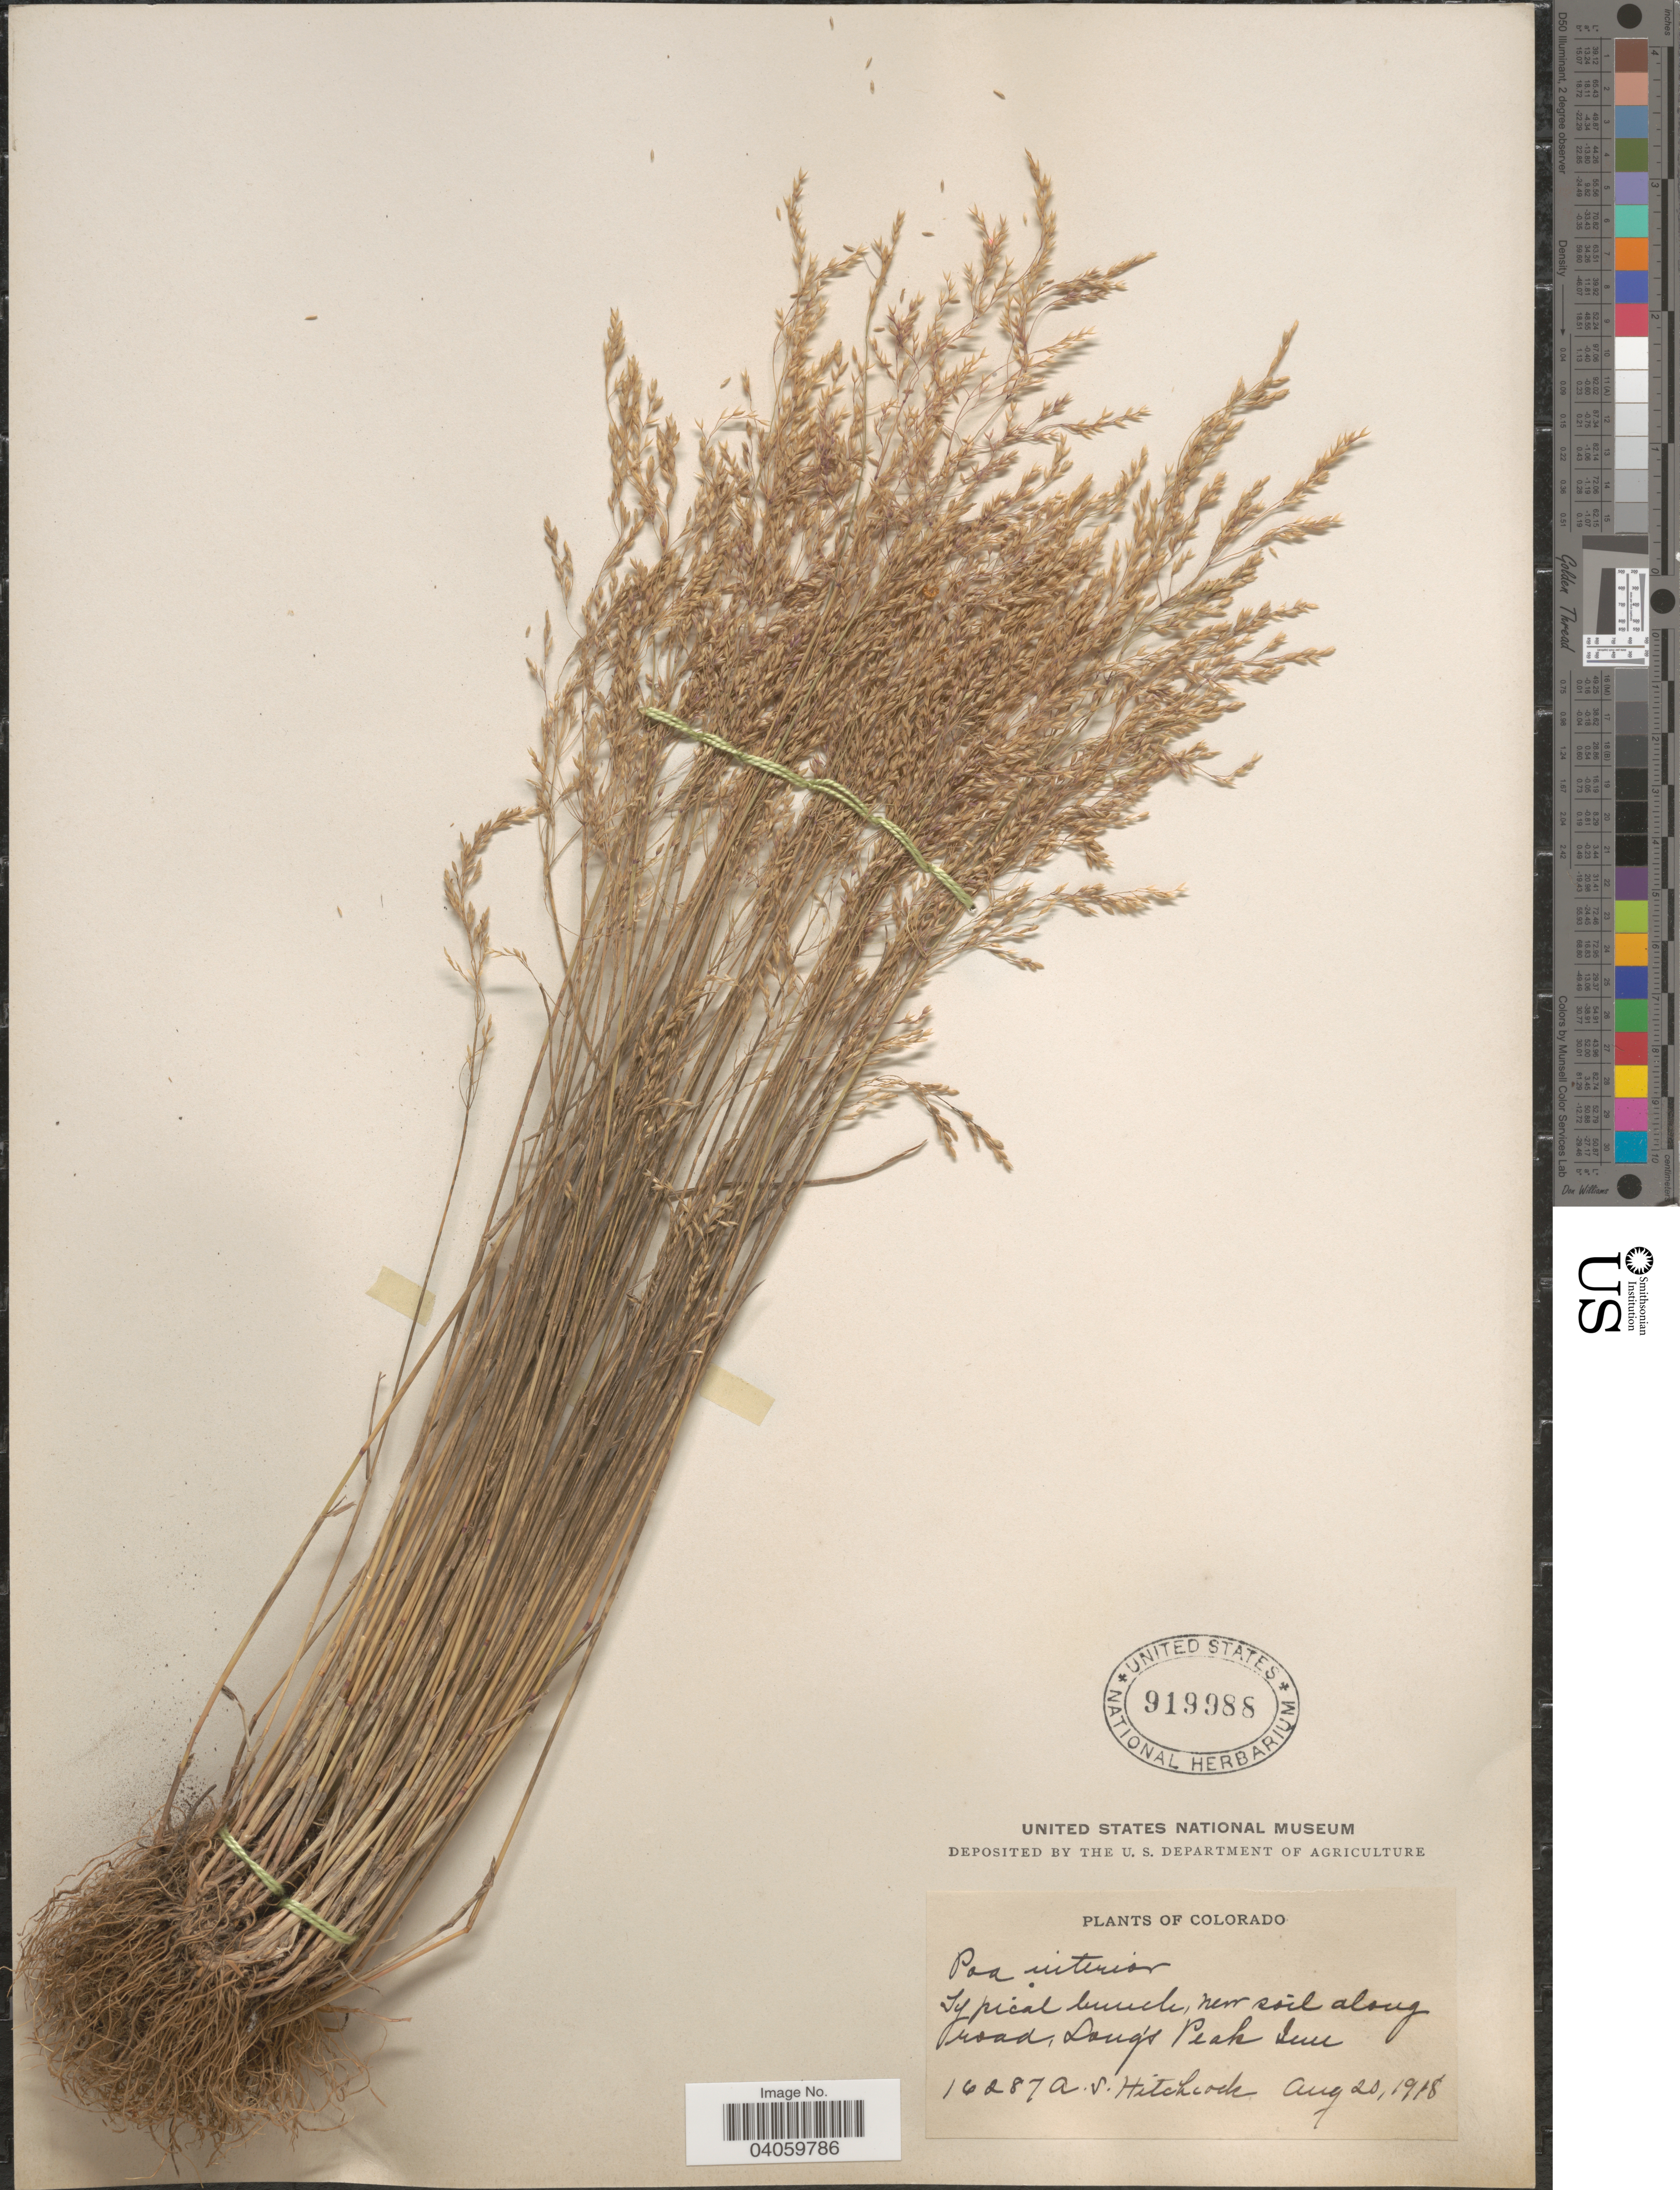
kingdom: Plantae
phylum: Tracheophyta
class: Liliopsida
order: Poales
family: Poaceae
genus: Poa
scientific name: Poa interior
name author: Rydb.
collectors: A. S. Hitchcock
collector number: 16287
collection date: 1918-08-20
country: United States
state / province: Colorado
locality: New soil along road, Lang's Peak Inn.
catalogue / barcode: US 919988